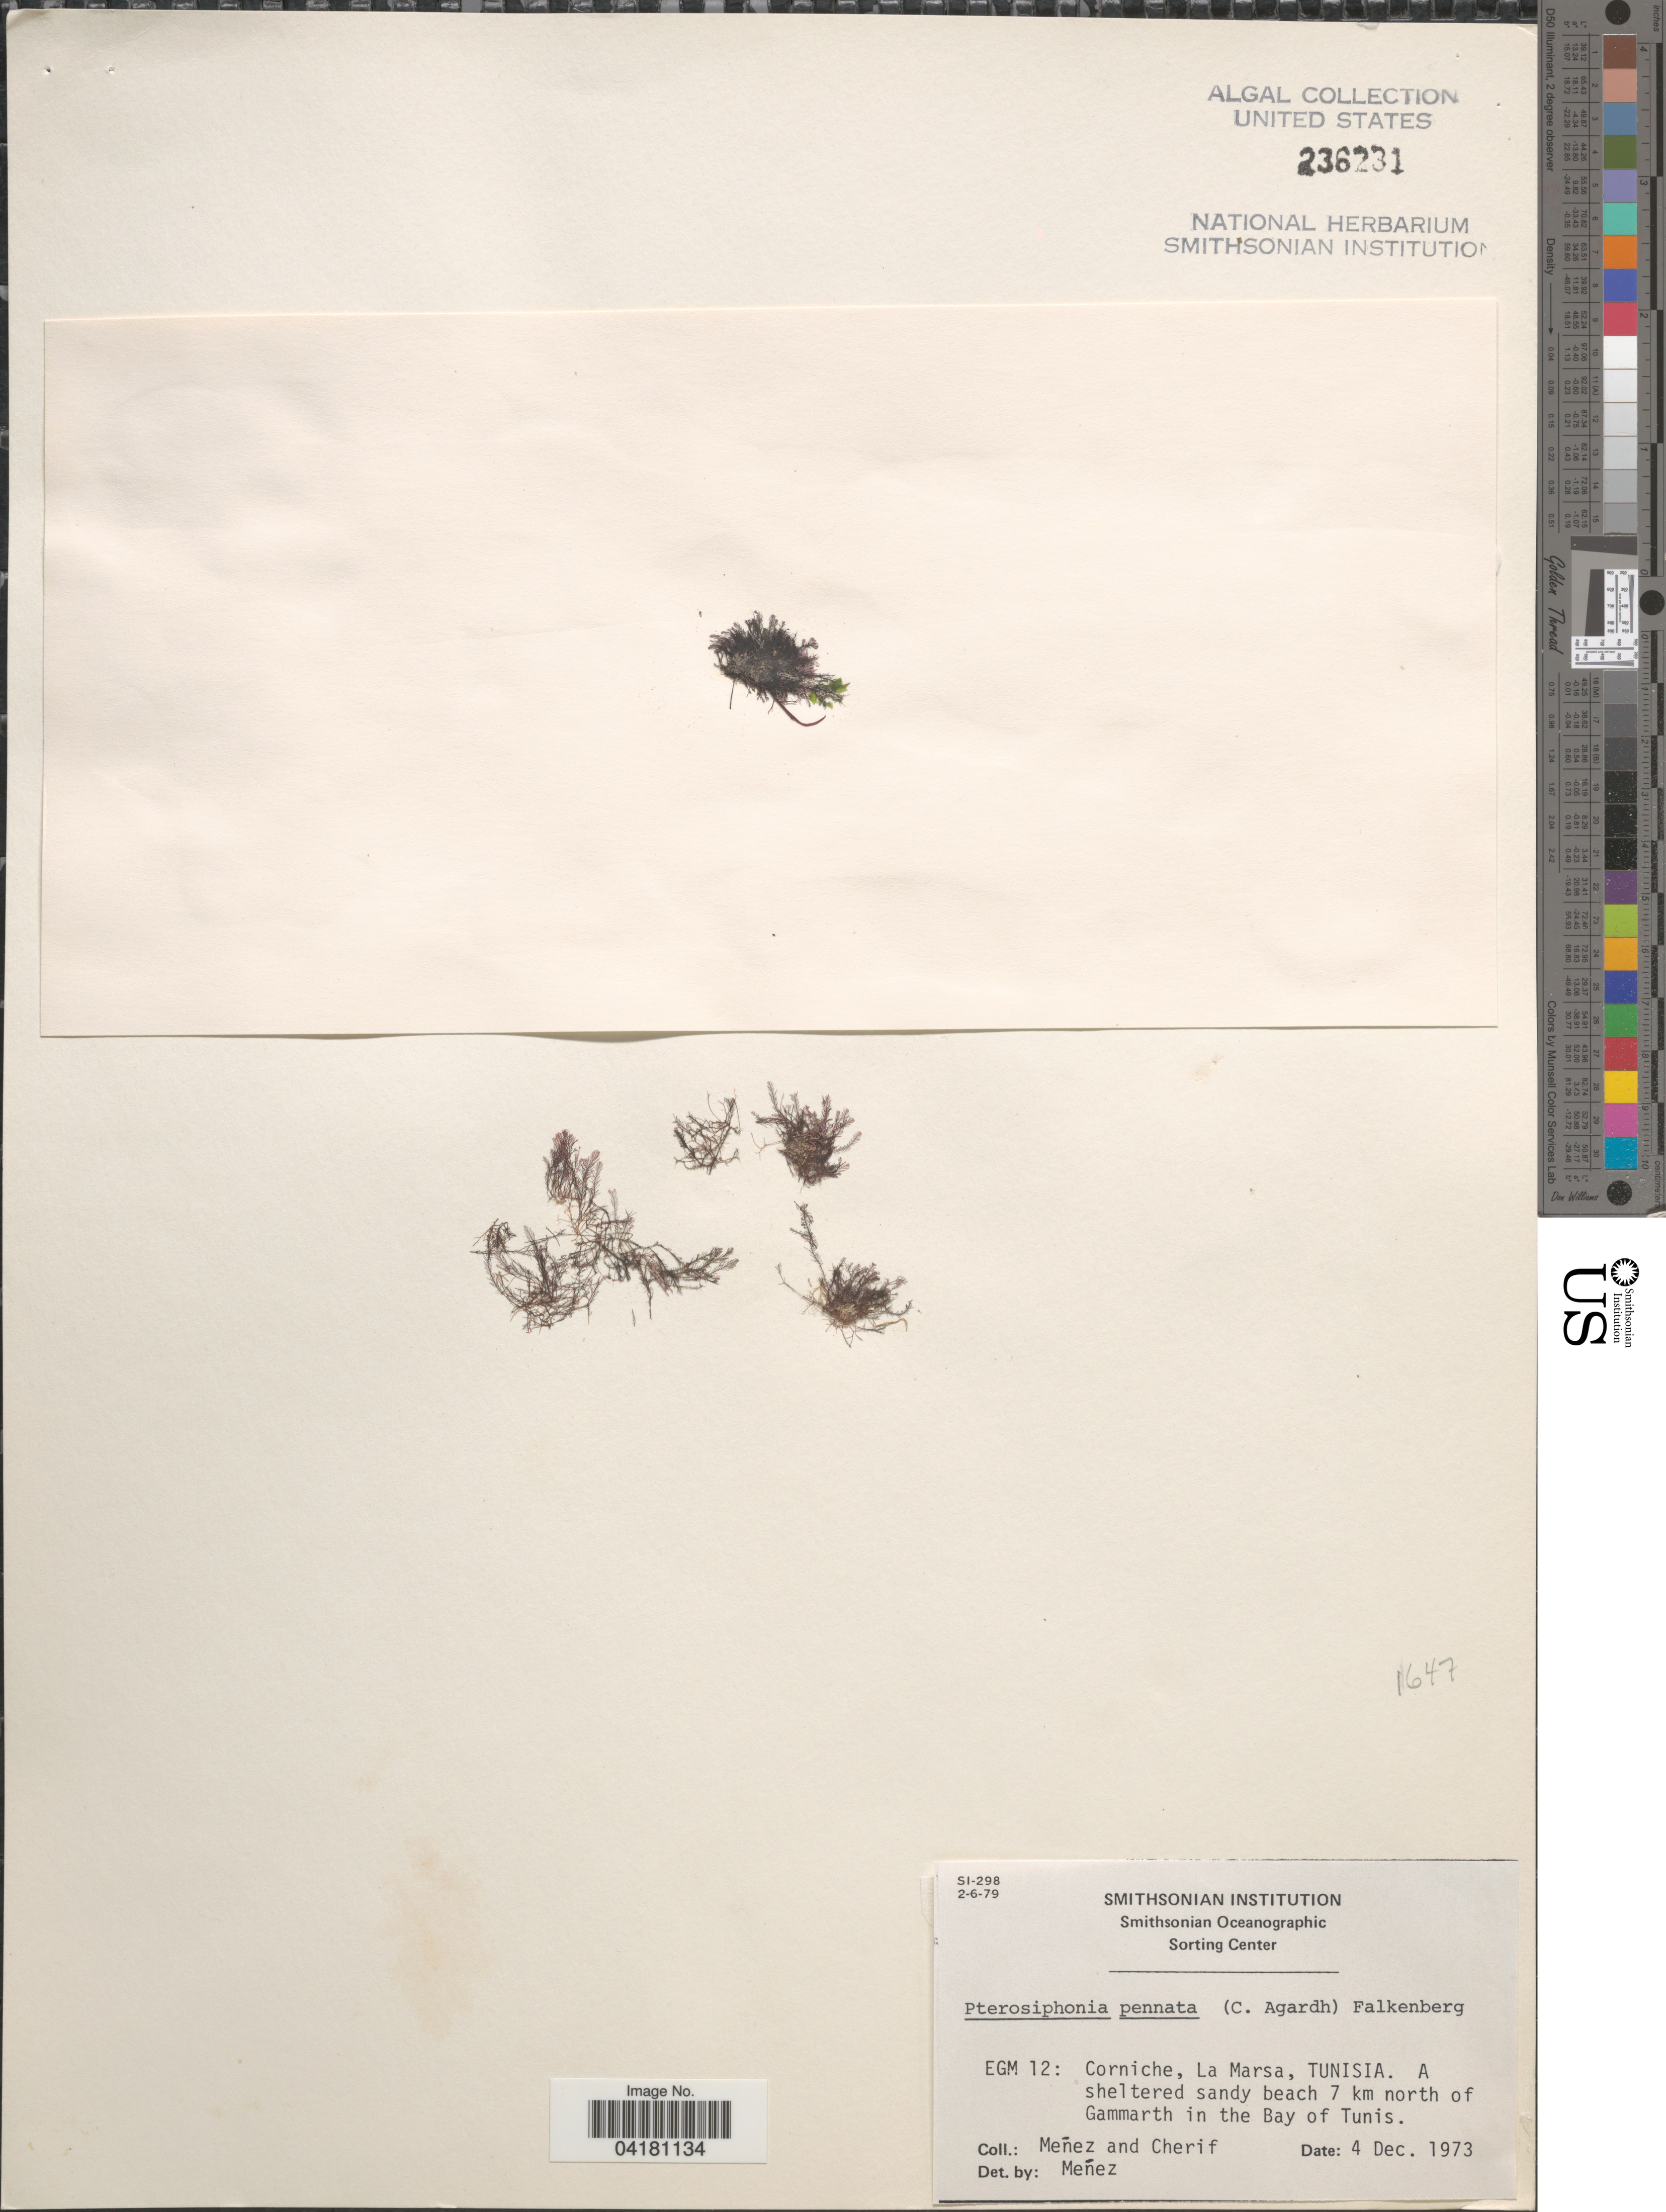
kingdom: Plantae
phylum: Rhodophyta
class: Florideophyceae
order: Ceramiales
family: Rhodomelaceae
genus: Xiphosiphonia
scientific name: Xiphosiphonia pennata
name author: (C. Agardh) Savoie & G.W. Saunders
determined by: Algae name updating Project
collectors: Menez & -. Cherif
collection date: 1973-12-04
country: Tunisia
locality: EGM 12: Corniche, La Marsa. A sheltered sandy beach 7 km north of Gammarth in the Bay of Tunis.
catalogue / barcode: US 236231